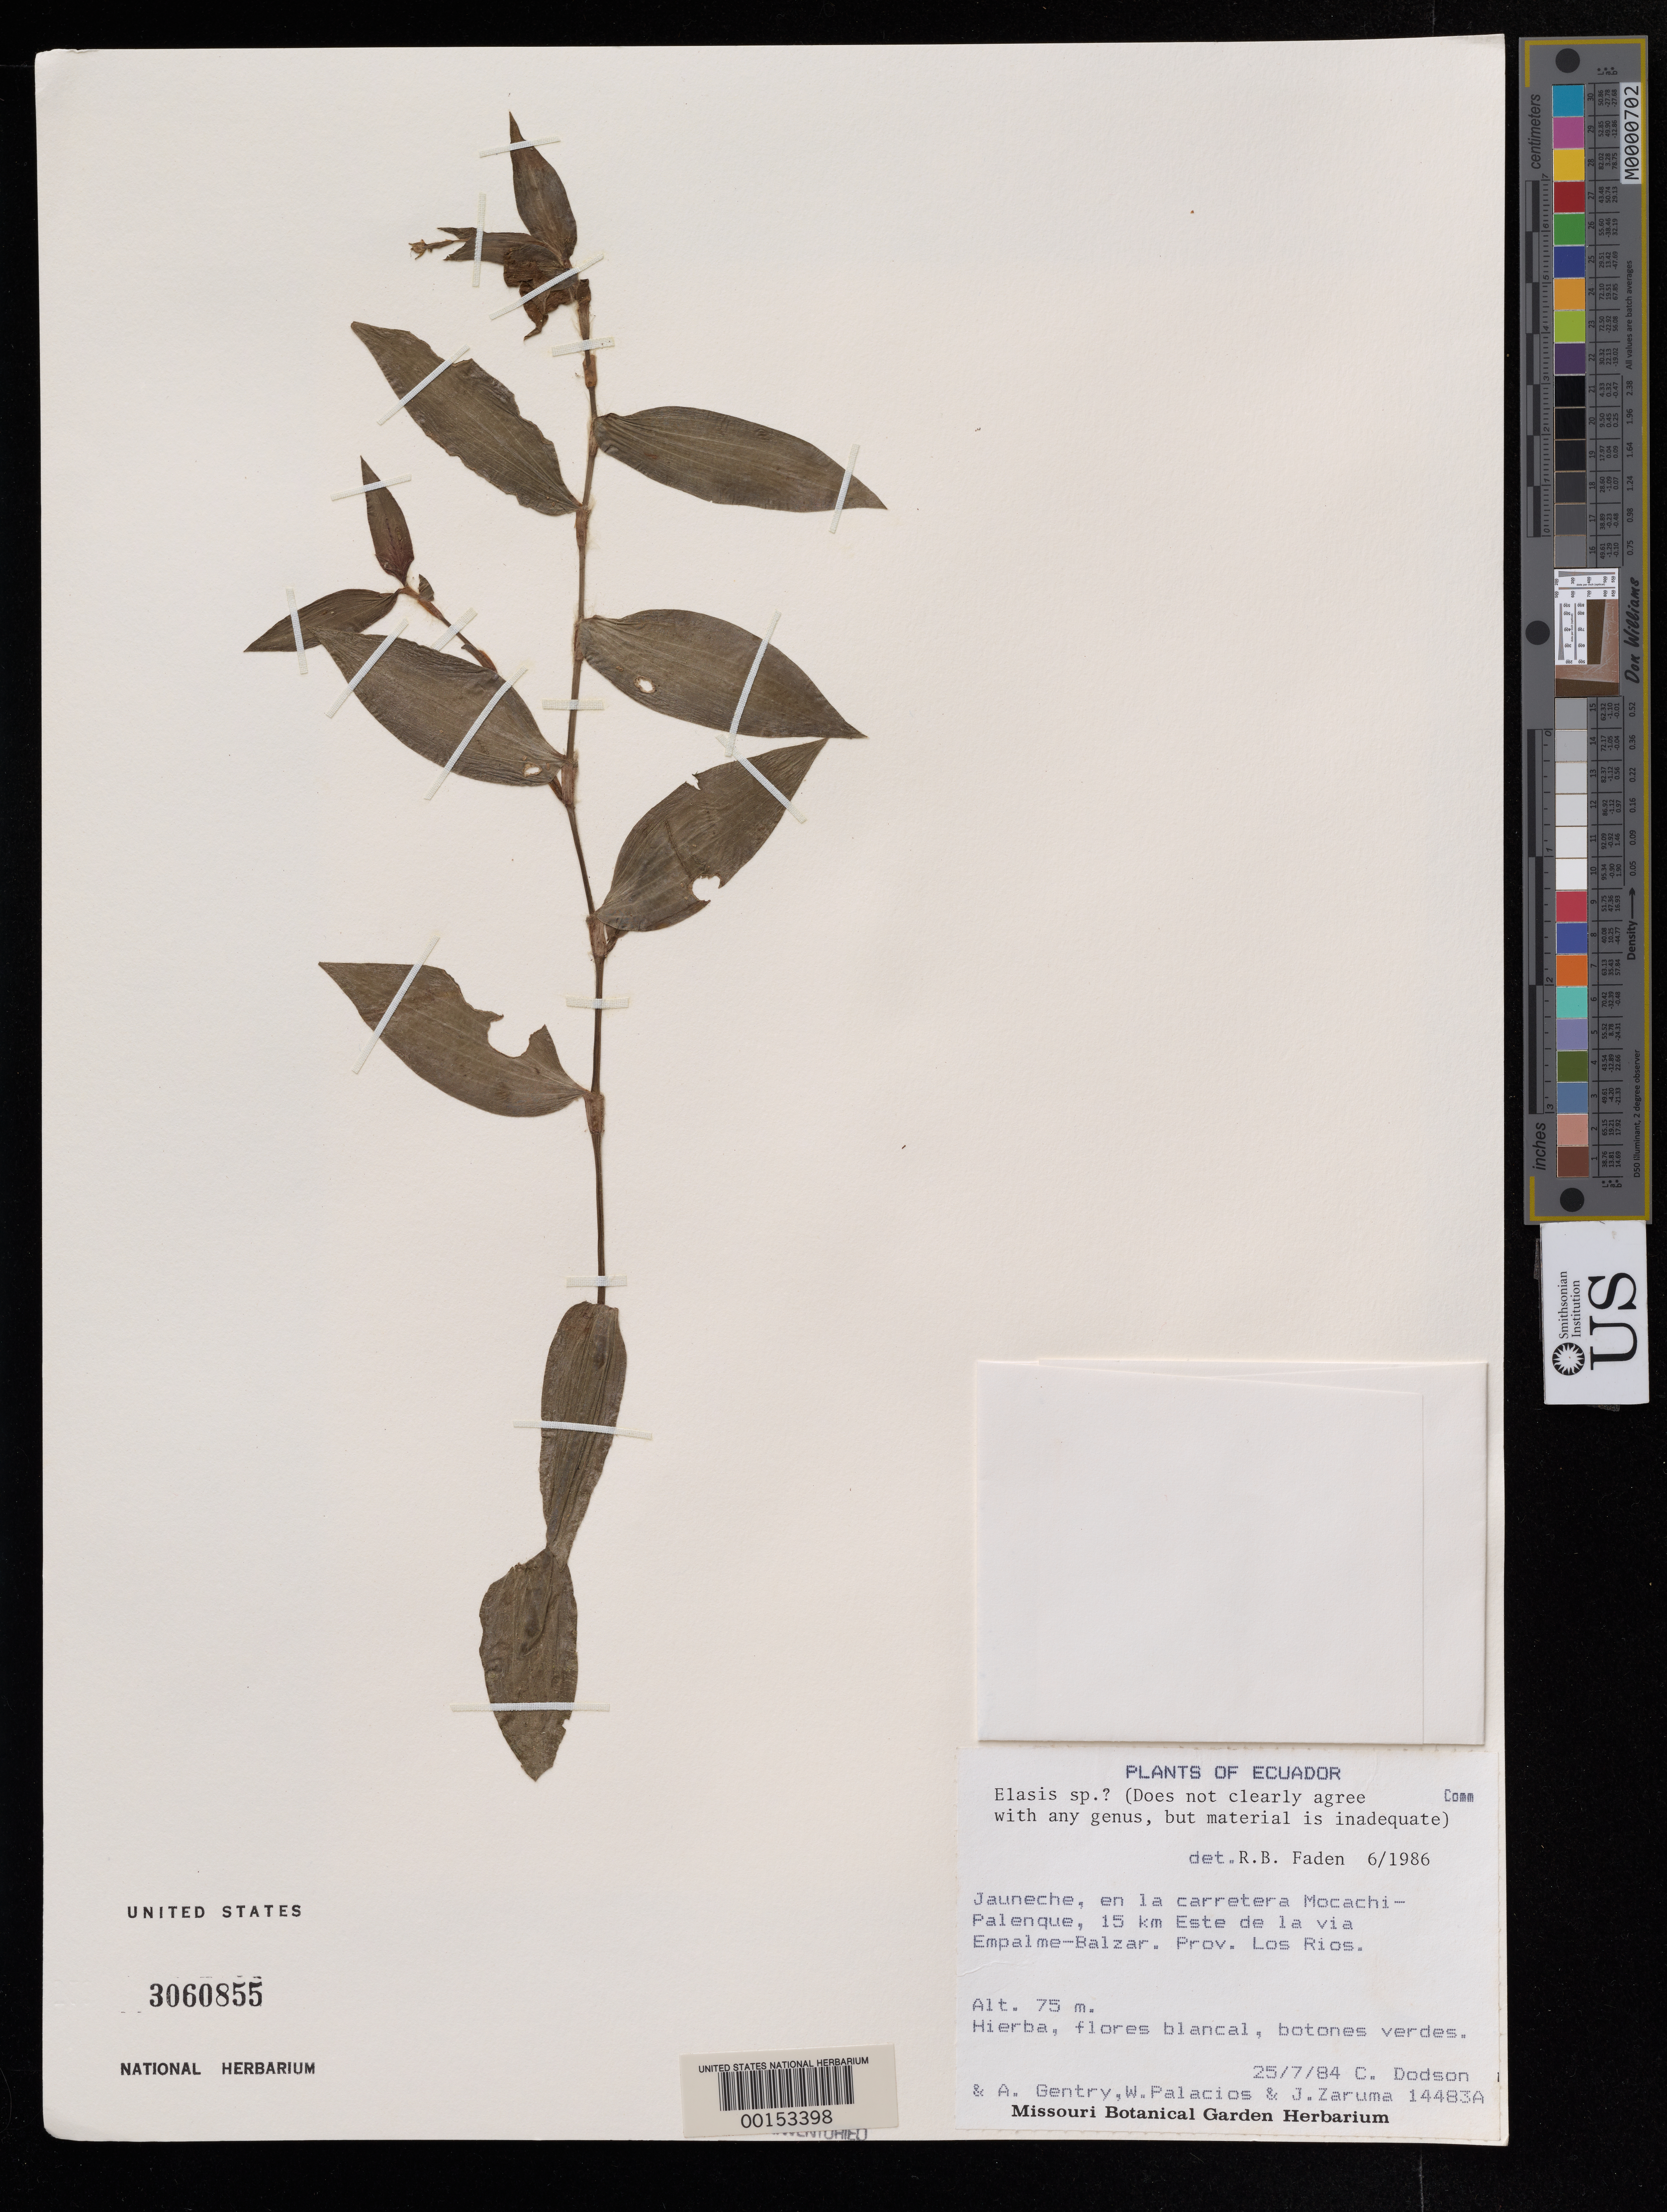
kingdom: Plantae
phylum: Tracheophyta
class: Liliopsida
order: Commelinales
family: Commelinaceae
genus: Elasis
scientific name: Elasis sp.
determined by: Faden, Robert B., (US), Smithsonian Institution - National Museum of Natural History (UNITED STATES)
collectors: C. H. Dodson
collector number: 14483a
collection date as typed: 25 Jul 1984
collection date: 1984-07-25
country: Ecuador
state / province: Los Ríos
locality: JaUneche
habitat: Roadside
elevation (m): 75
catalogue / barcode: US 3060855